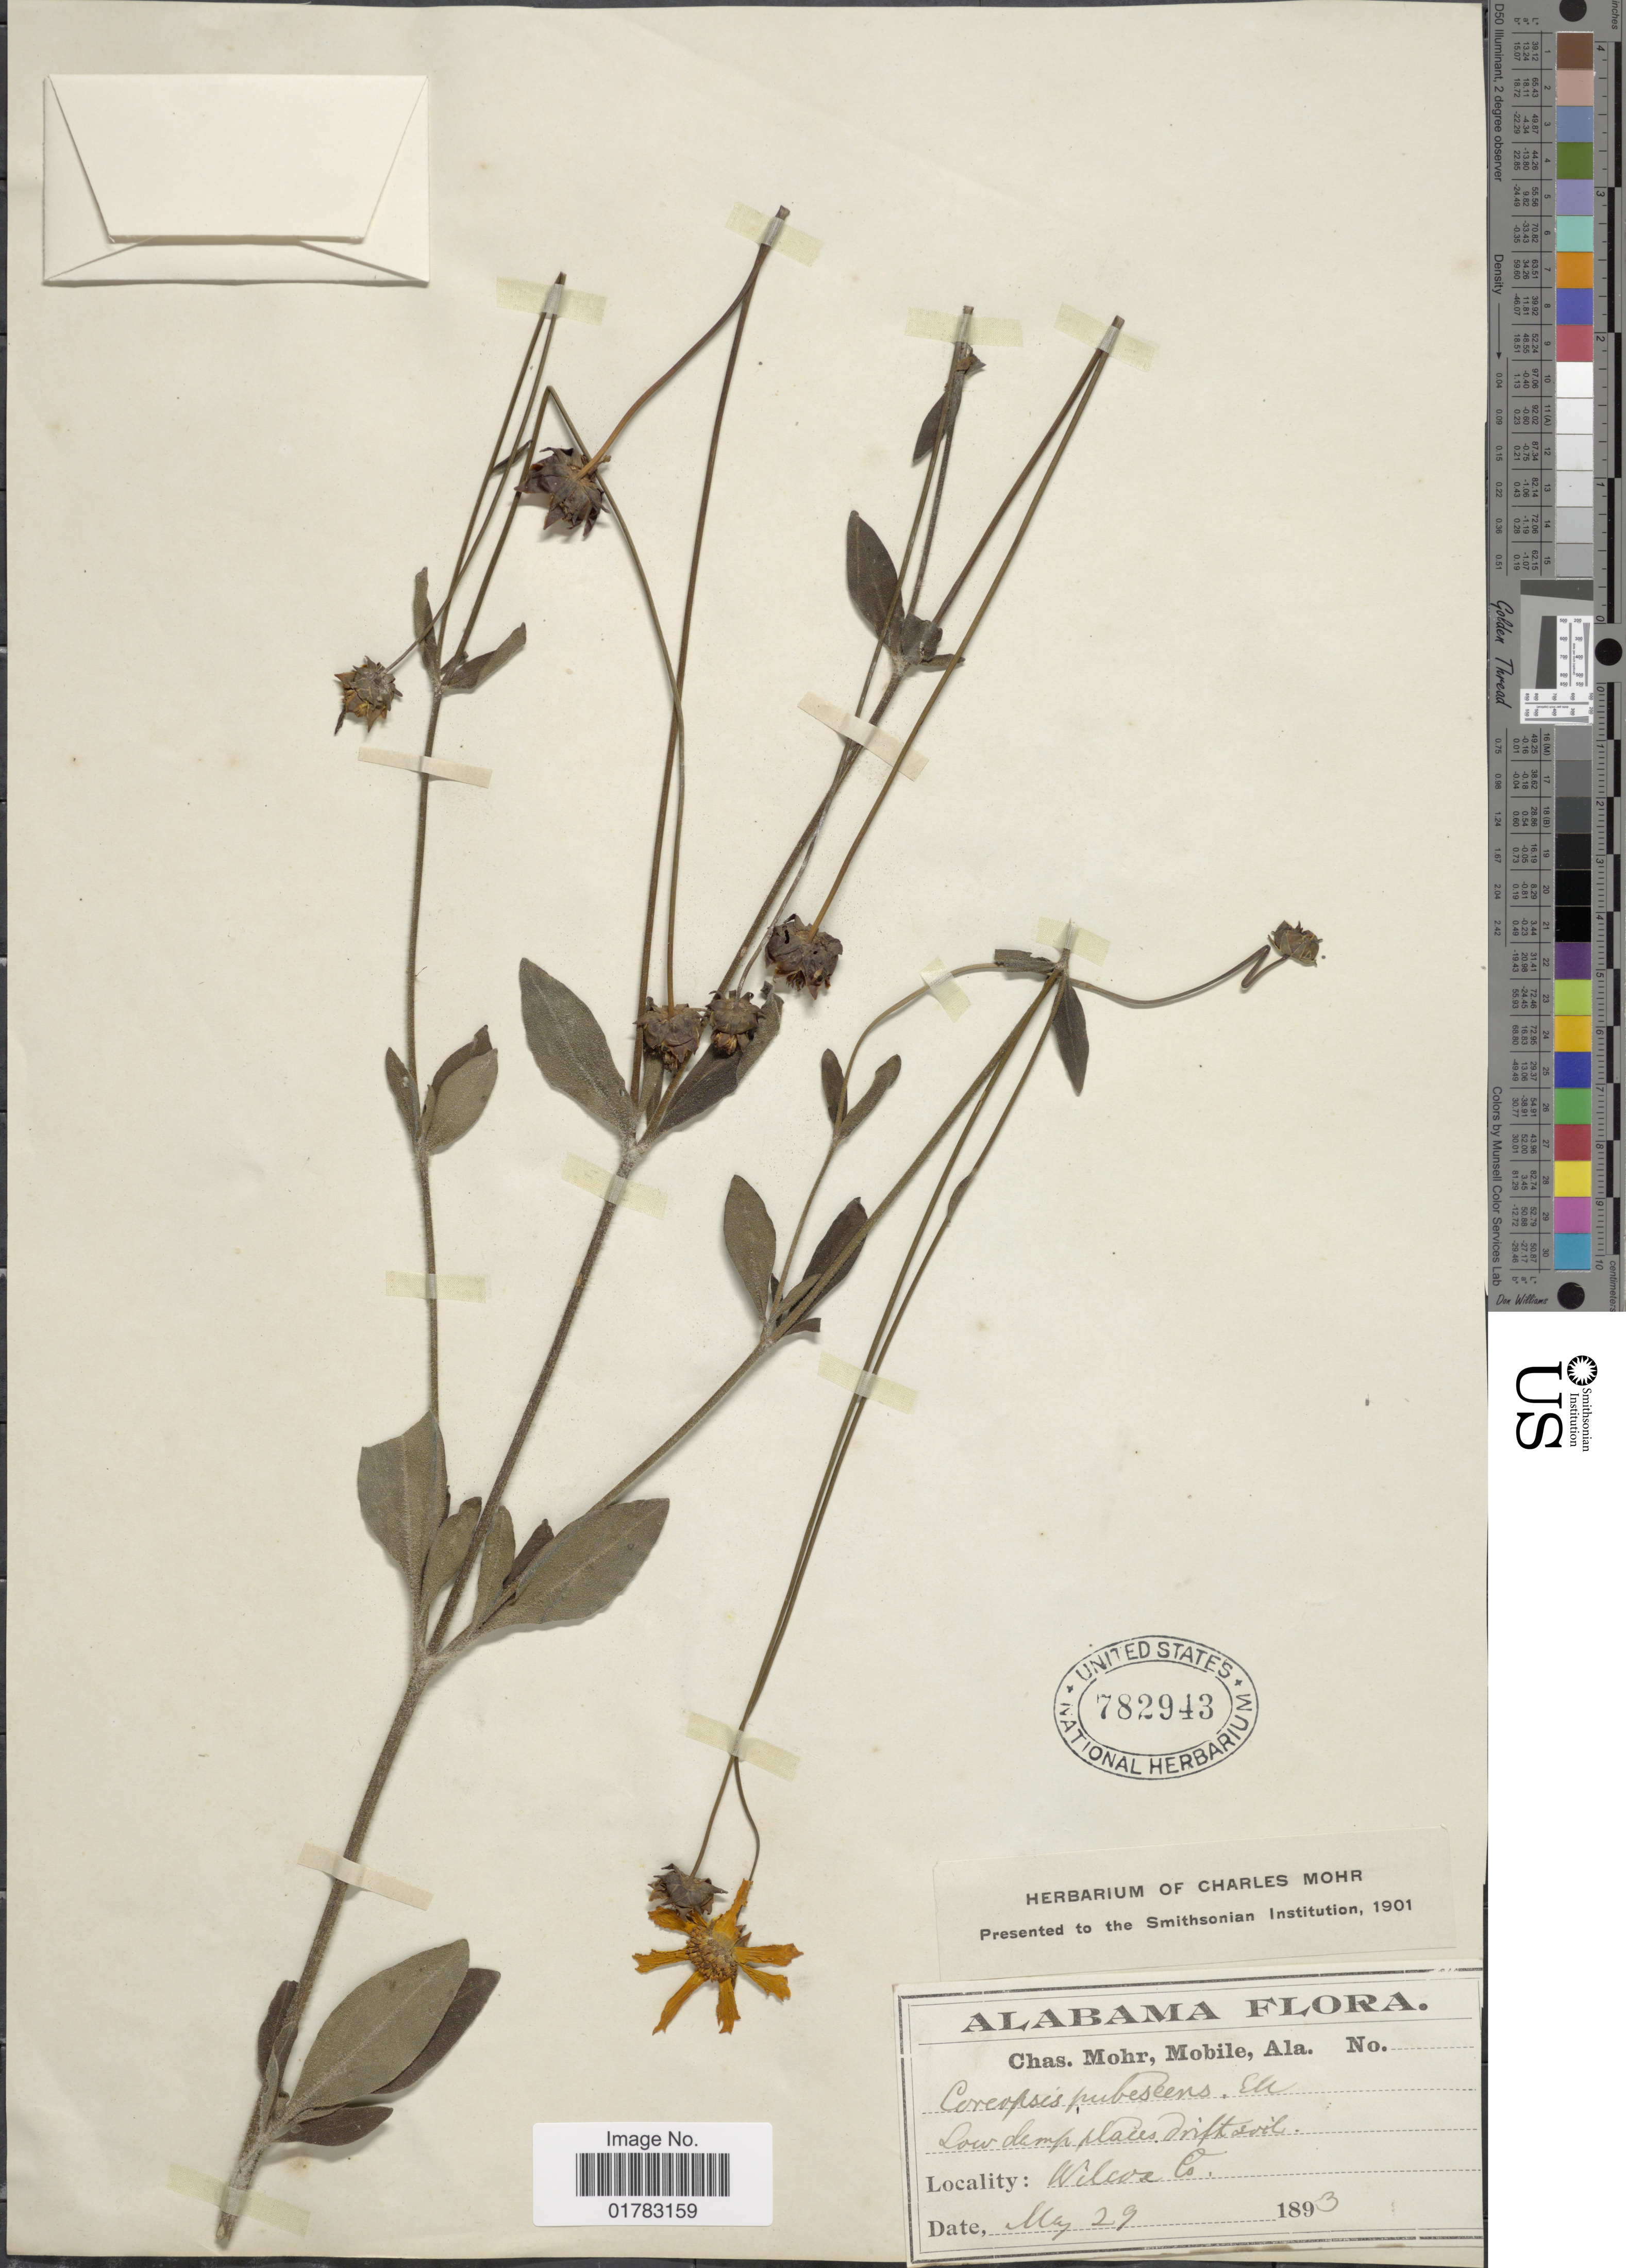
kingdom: Plantae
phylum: Tracheophyta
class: Magnoliopsida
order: Asterales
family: Asteraceae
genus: Coreopsis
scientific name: Coreopsis pubescens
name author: Elliott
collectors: Mohr, C. T. (herbarium)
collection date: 1893-05-29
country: United States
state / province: Alabama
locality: Low damp places drift soil, Wilcose Co.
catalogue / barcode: US 782943